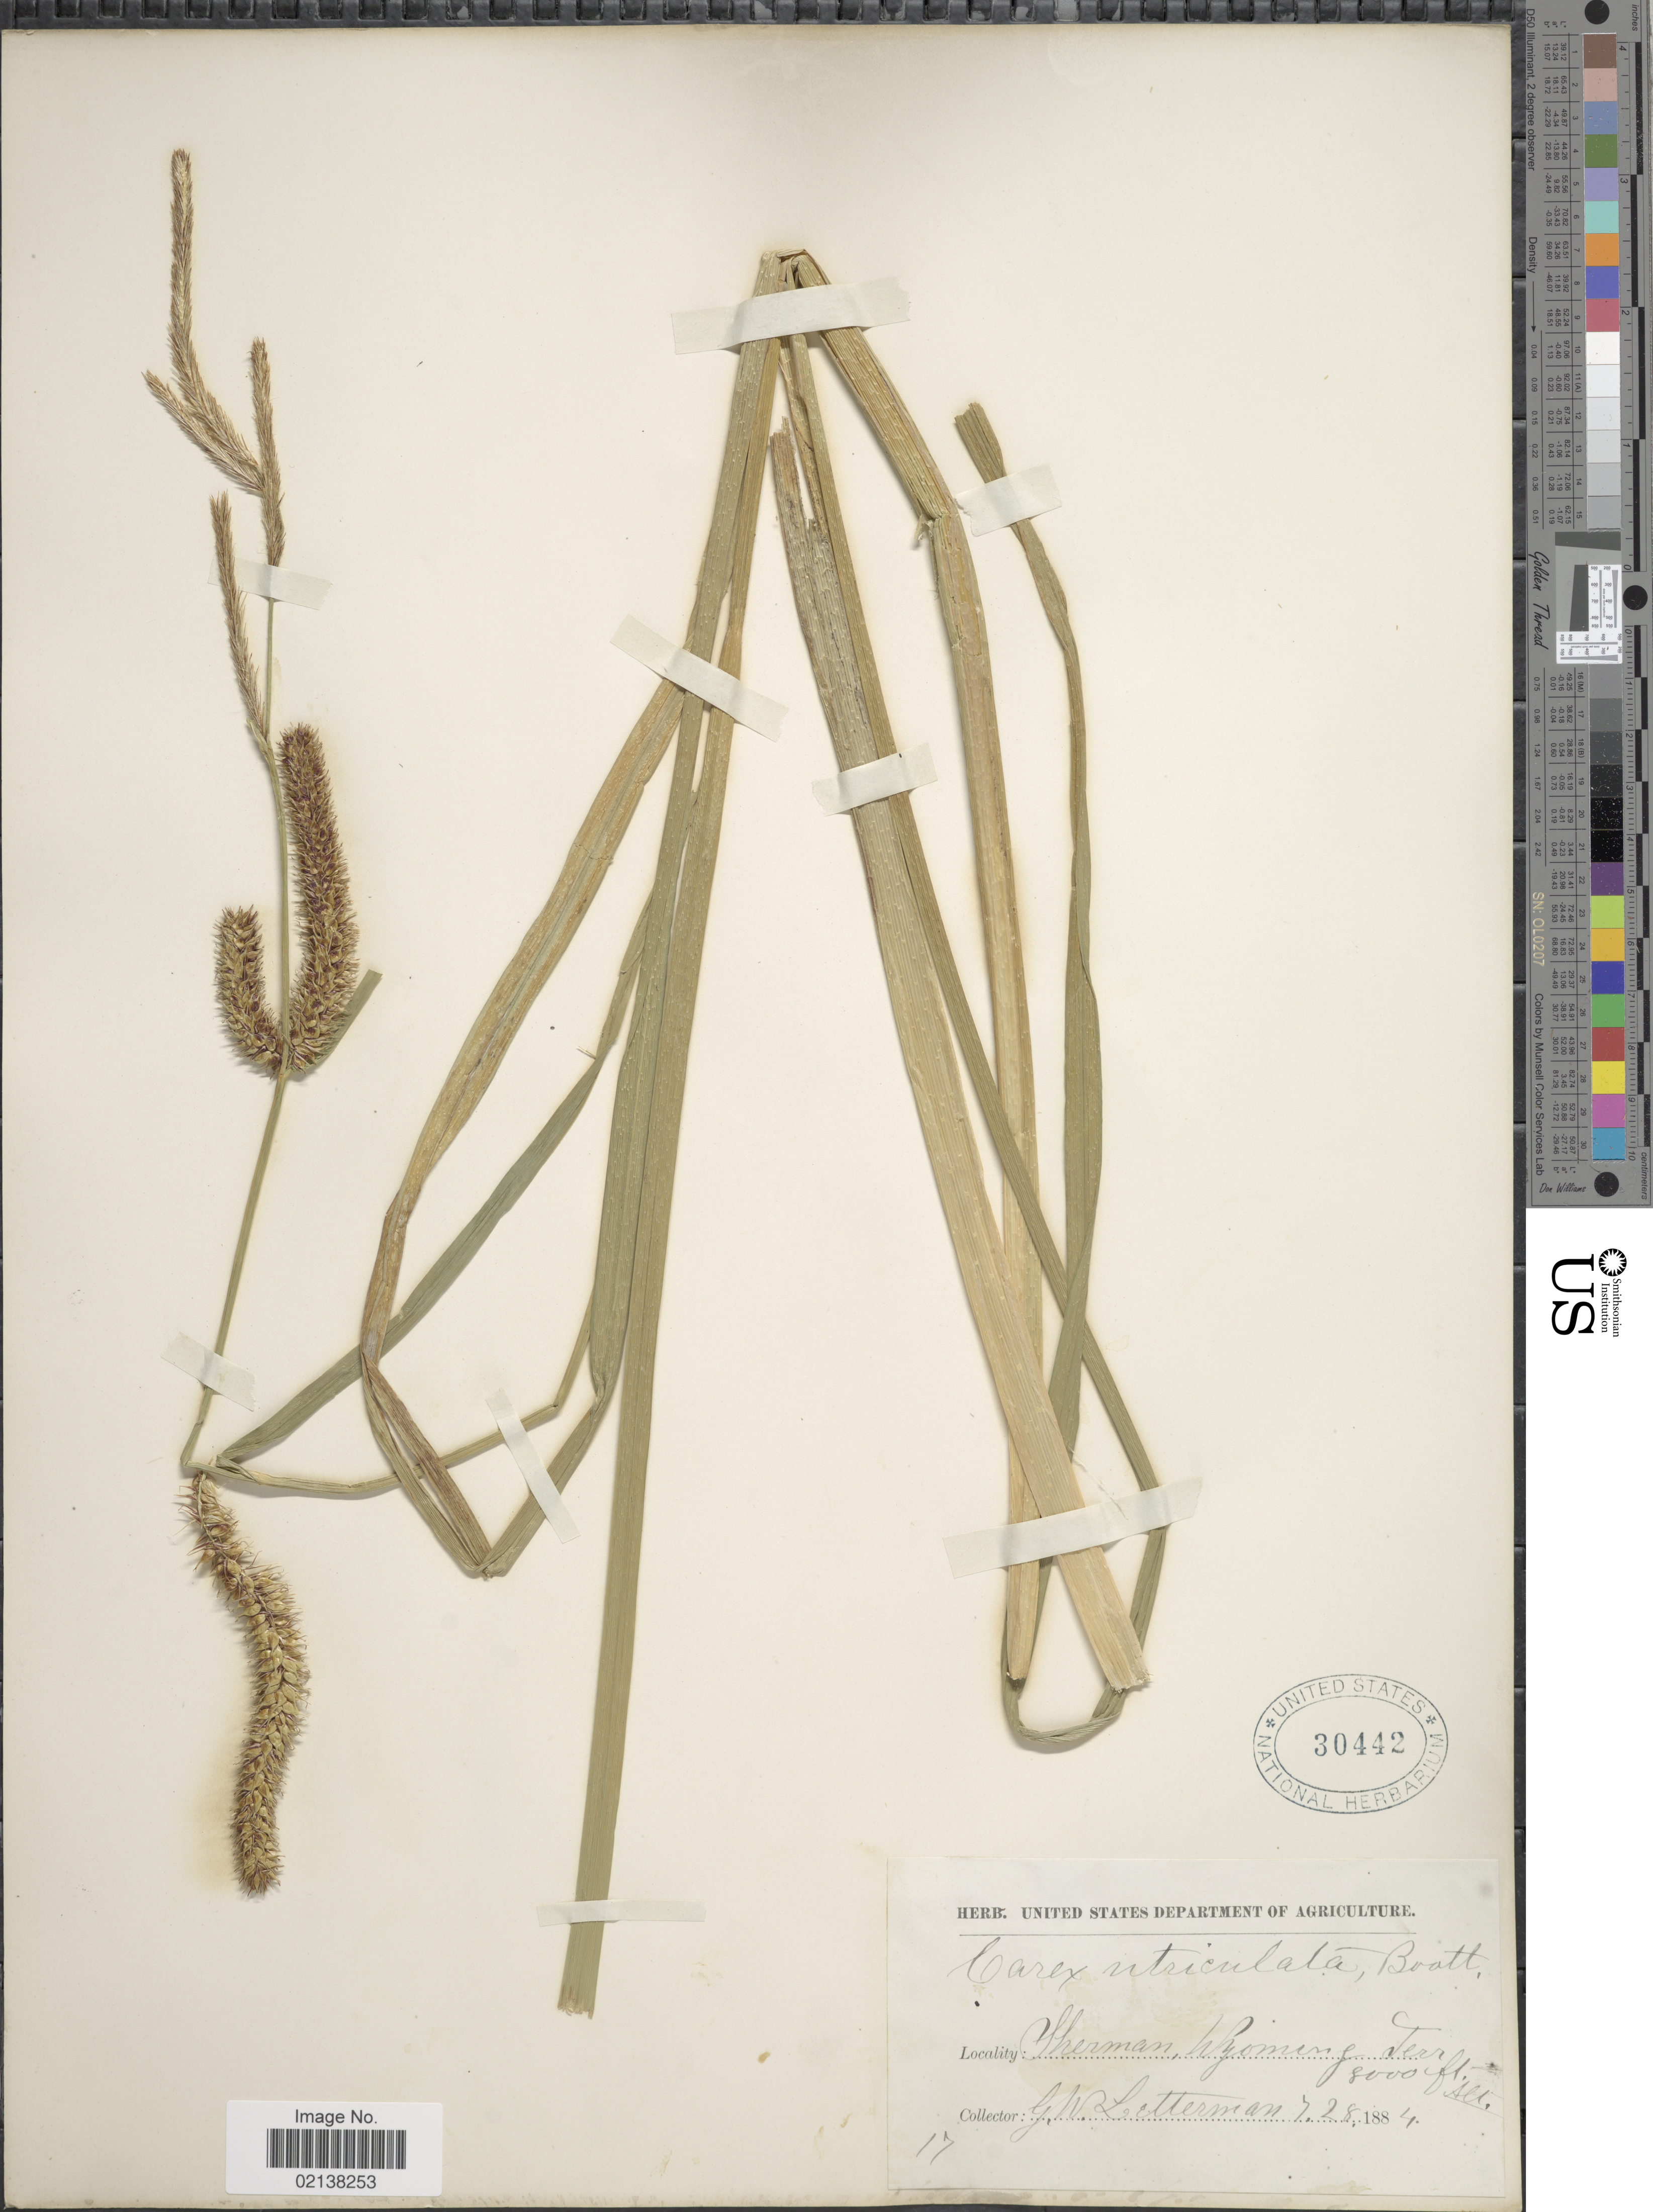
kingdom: Plantae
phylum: Tracheophyta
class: Liliopsida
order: Poales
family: Cyperaceae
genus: Carex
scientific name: Carex utriculata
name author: Boott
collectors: G. W. Letterman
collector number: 17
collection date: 1884-07-28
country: United States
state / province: Wyoming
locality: Sherman, Wyoming Terr.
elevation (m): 2438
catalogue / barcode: US 30442